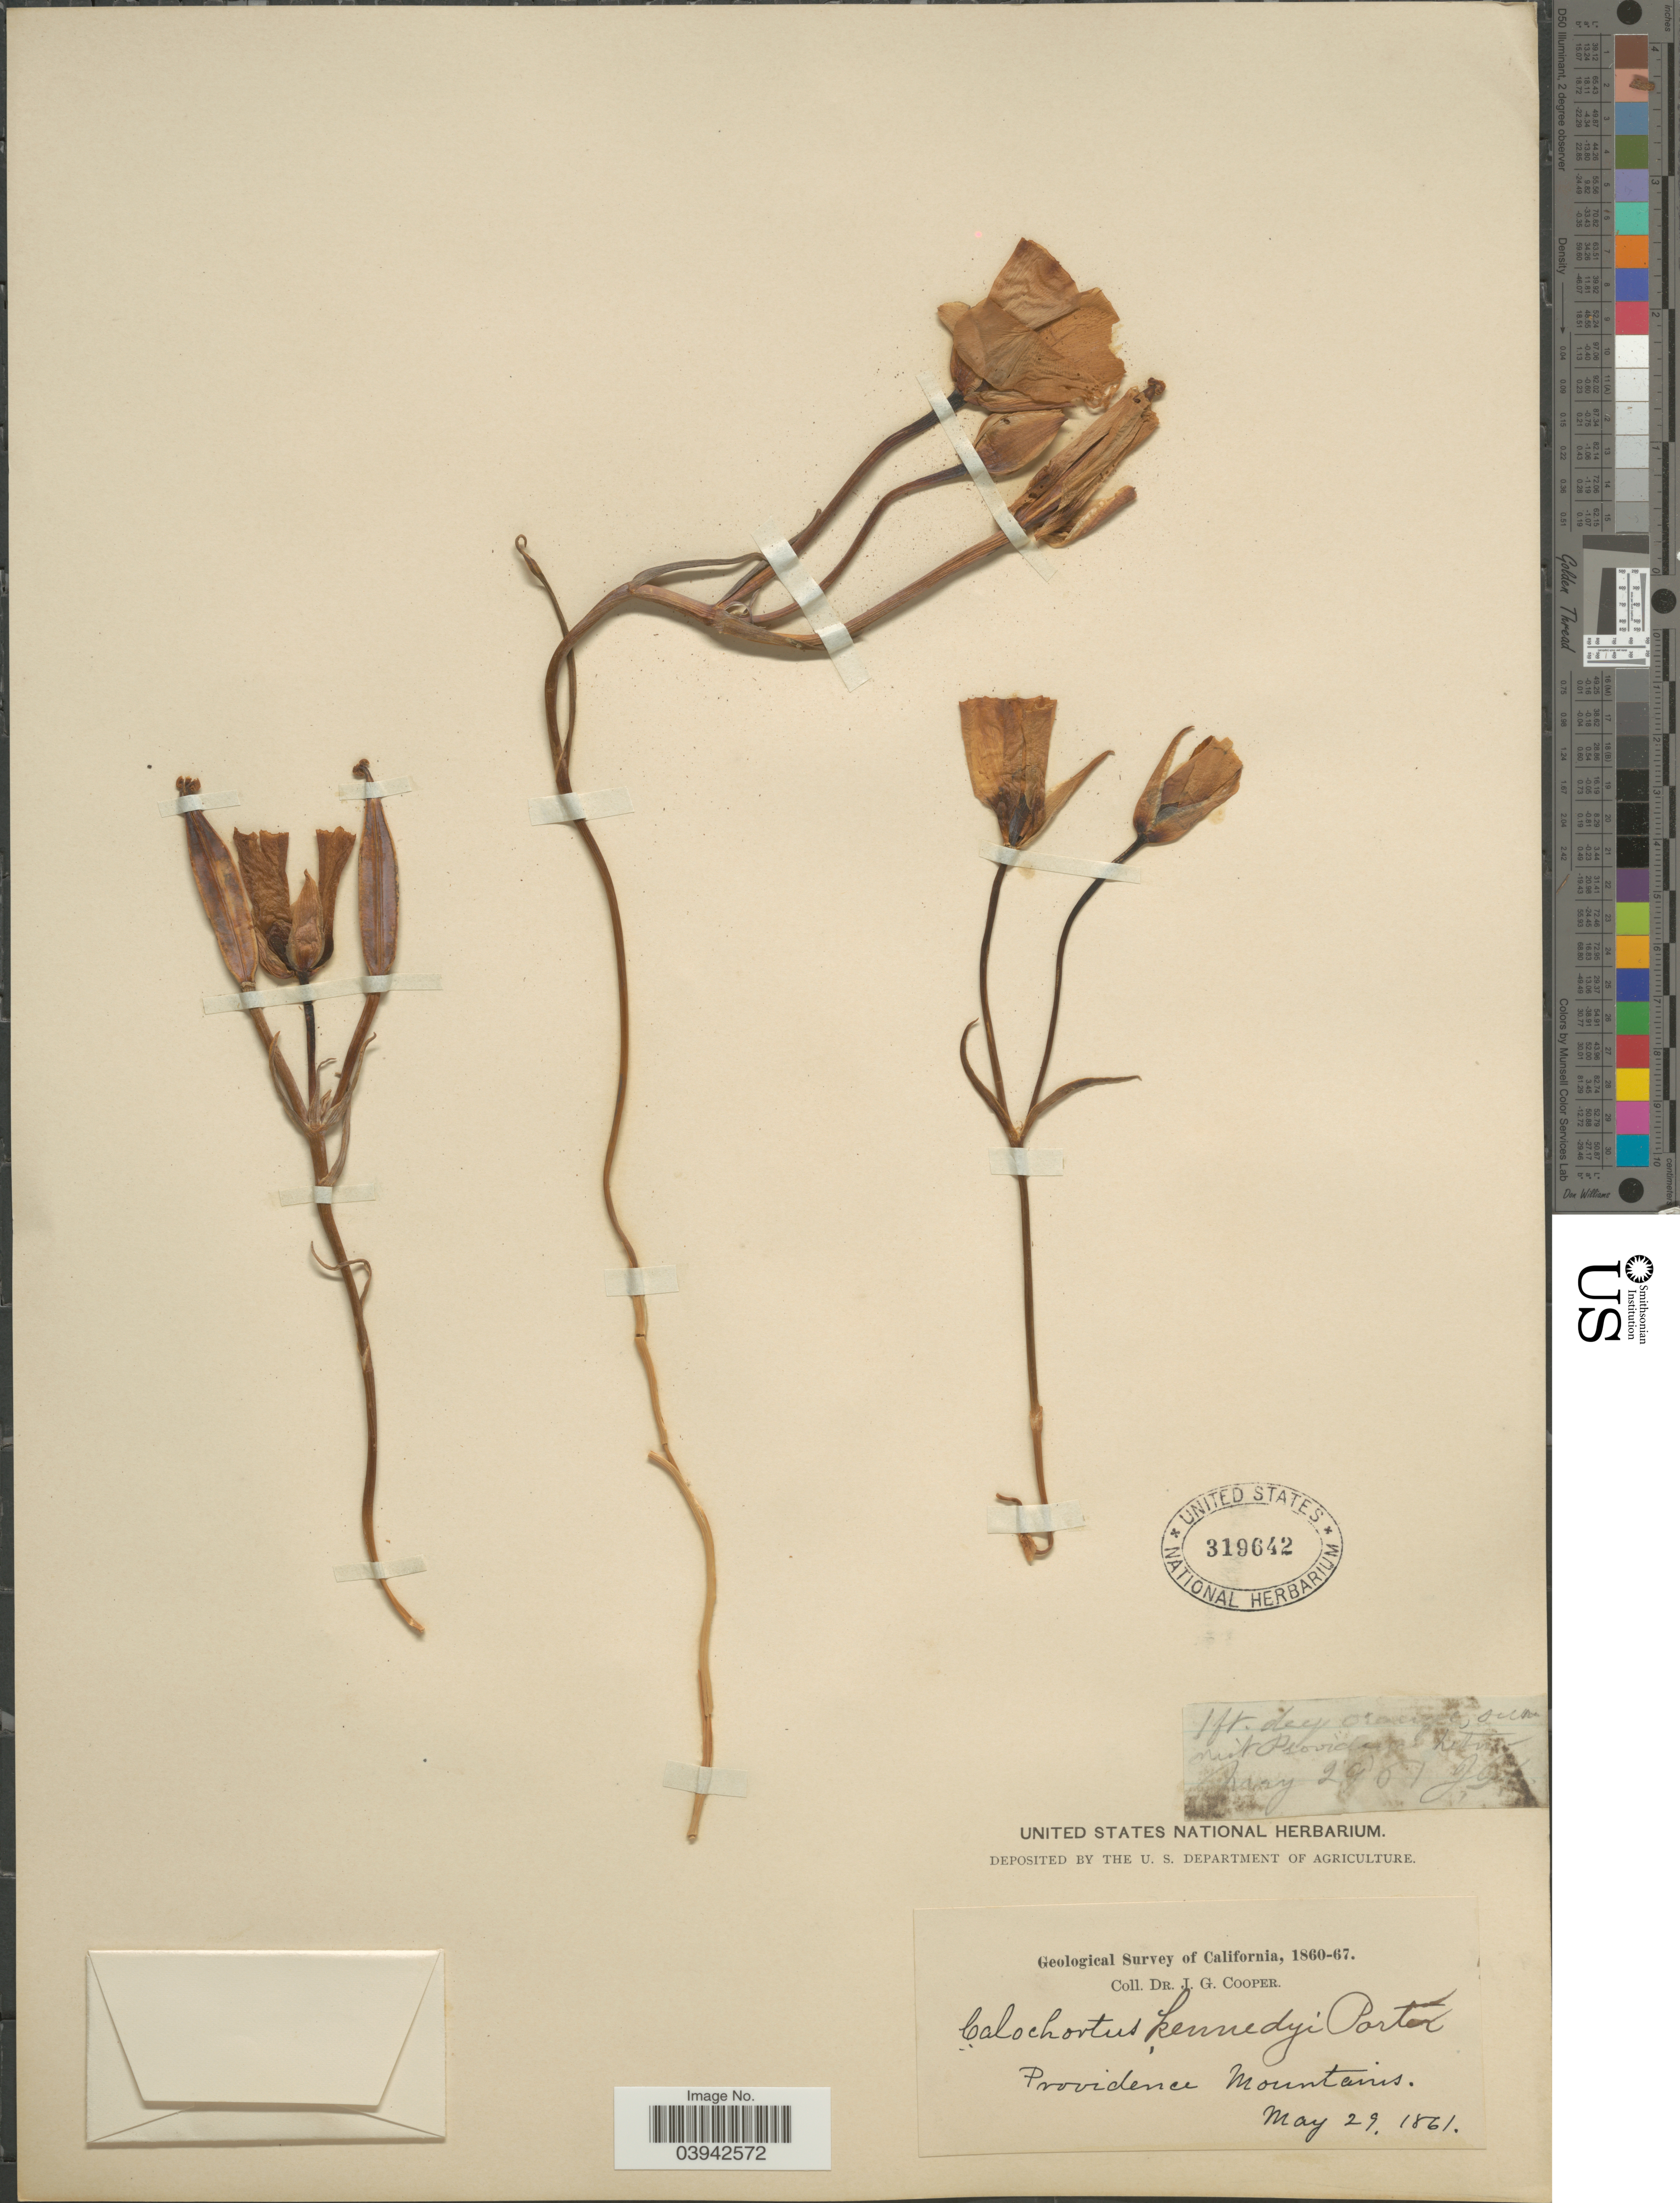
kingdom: Plantae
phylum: Tracheophyta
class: Liliopsida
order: Liliales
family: Liliaceae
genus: Calochortus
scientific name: Calochortus kennedyi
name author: Porter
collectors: J. G. Cooper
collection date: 1861-05-29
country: United States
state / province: California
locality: Providence Mountains.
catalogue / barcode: US 319642